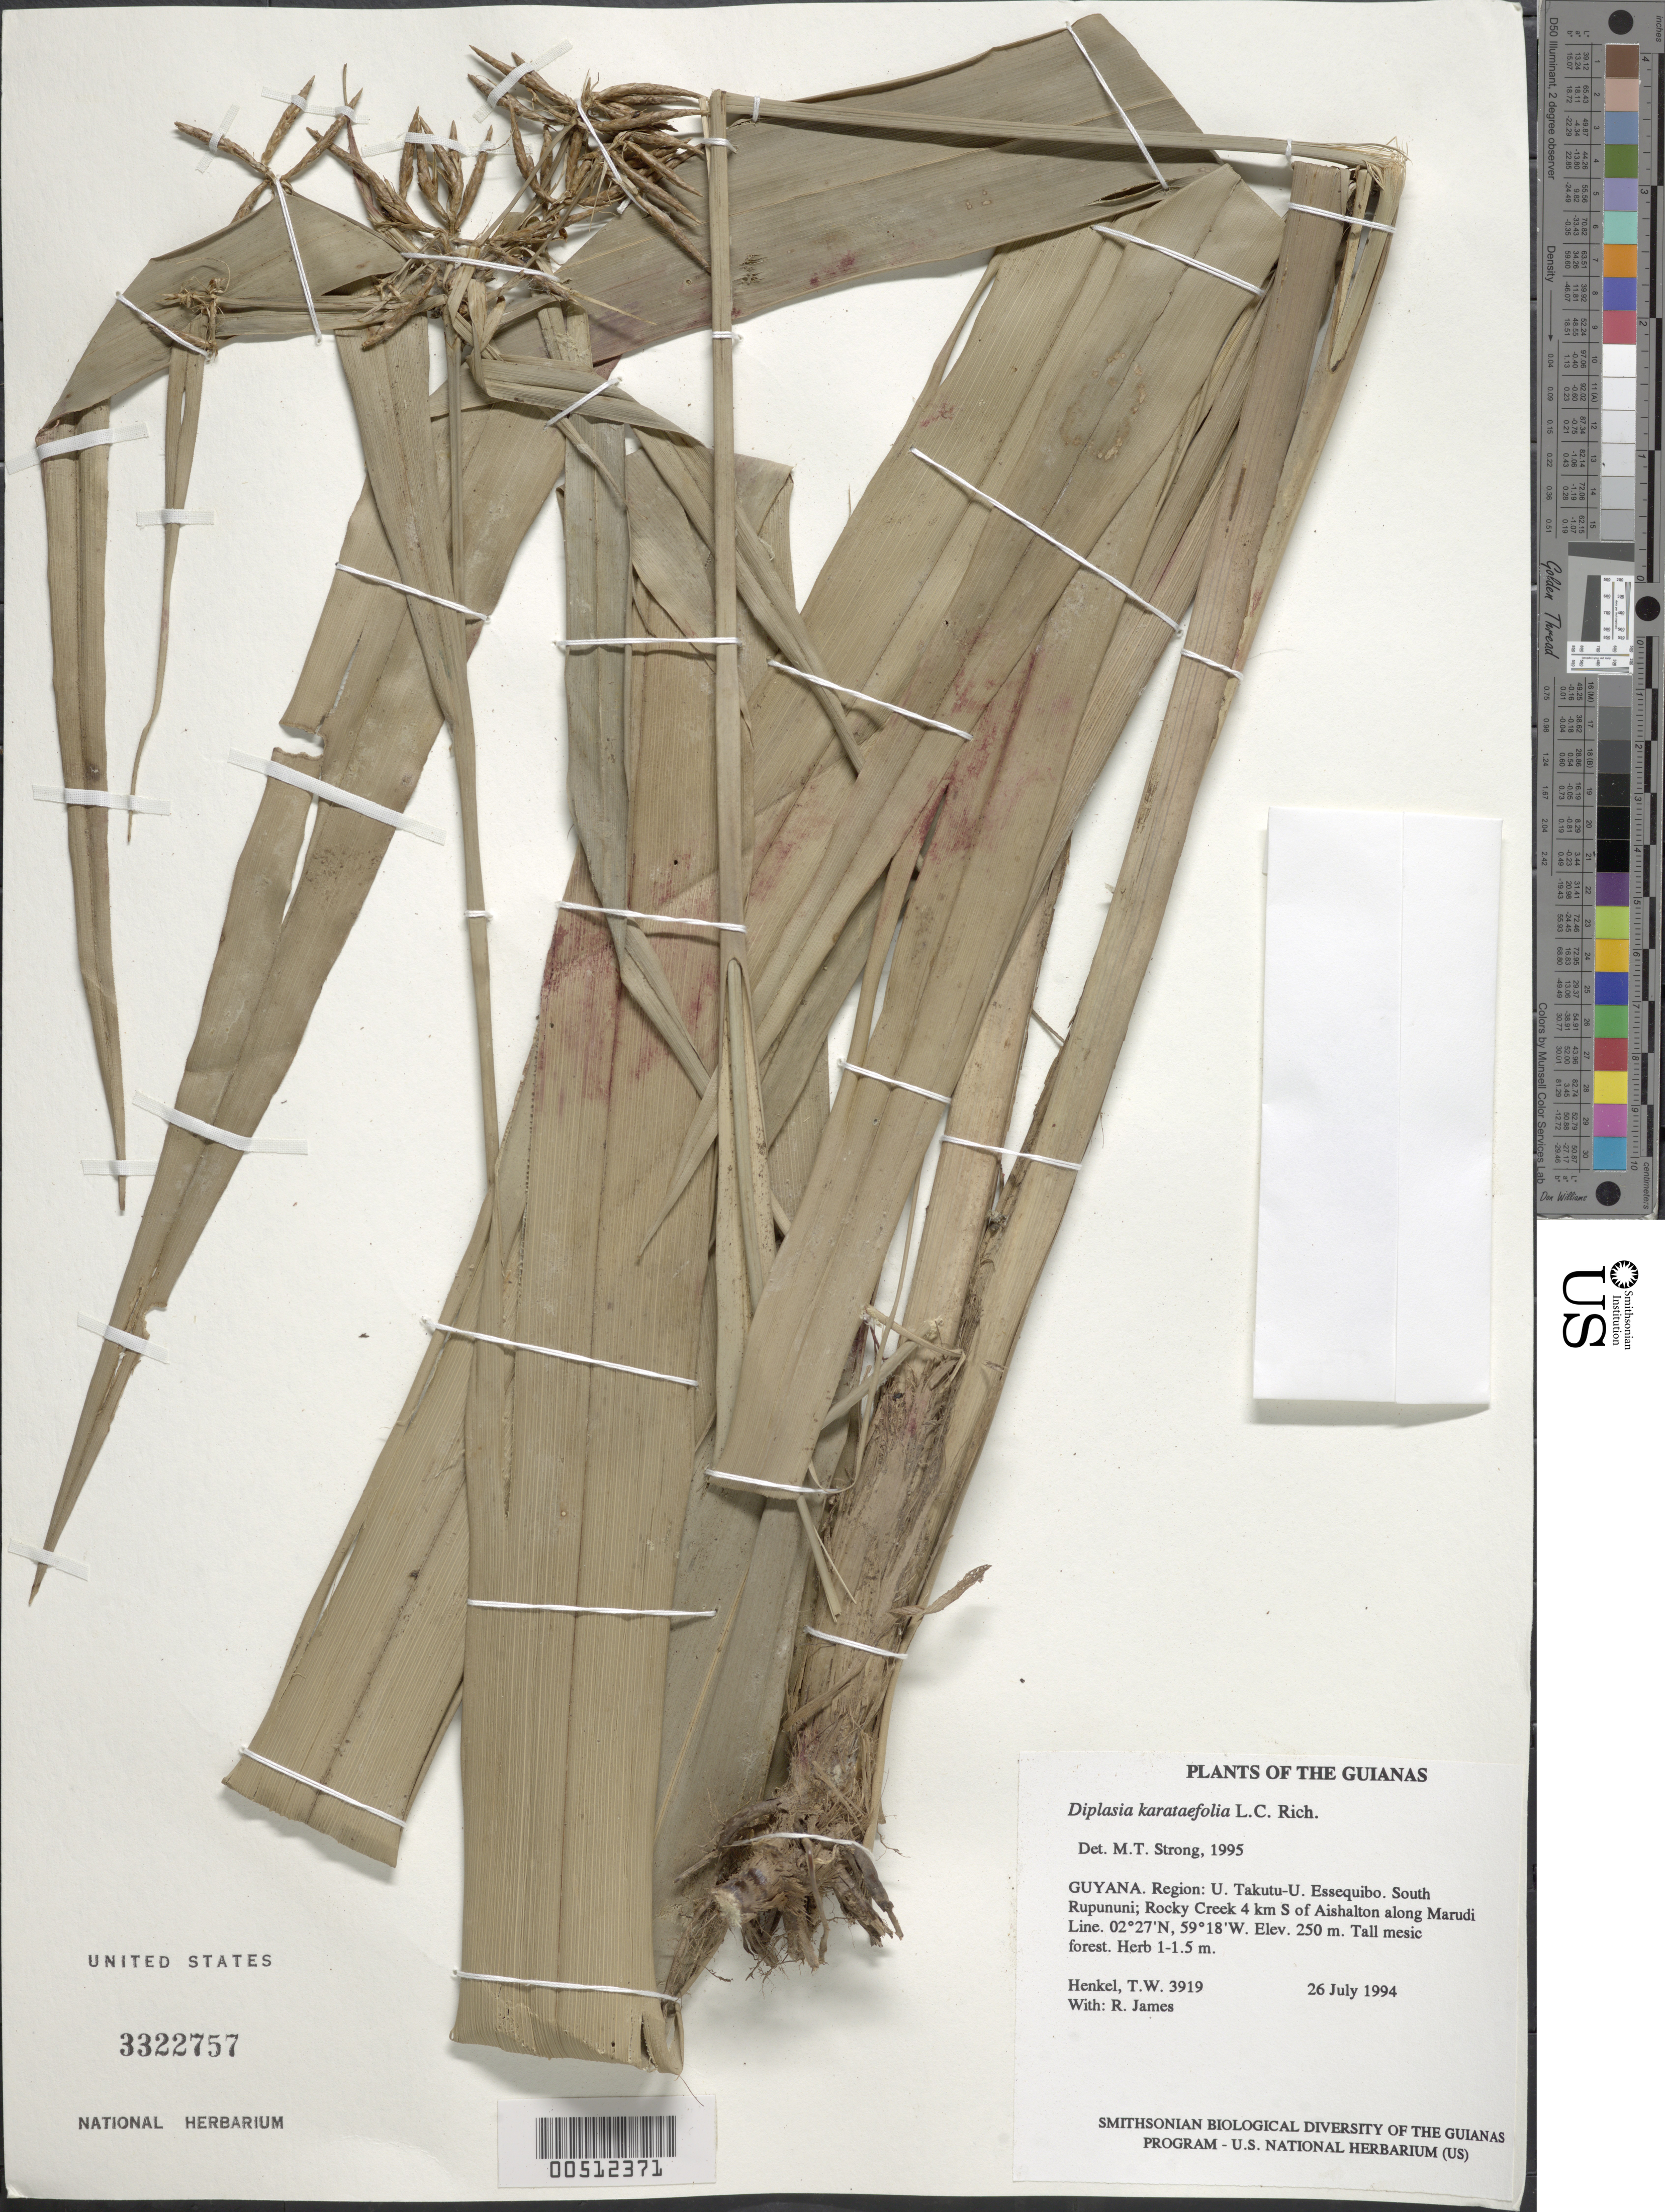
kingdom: Plantae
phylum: Tracheophyta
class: Liliopsida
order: Poales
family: Cyperaceae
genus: Diplasia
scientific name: Diplasia karatifolia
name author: Rich.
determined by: Strong, M. T., (US), Smithsonian Institution - National Museum of Natural History (UNITED STATES)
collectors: T. Henkel & R. James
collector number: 3919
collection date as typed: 26 July 1994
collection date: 1994-07-26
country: Guyana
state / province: U. Takutu-U. Essequibo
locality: South Rupununi; Rocky Creek 4 km S of Aishalton along Marudi Line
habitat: Tall mesic forest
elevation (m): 250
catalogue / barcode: US 3322757